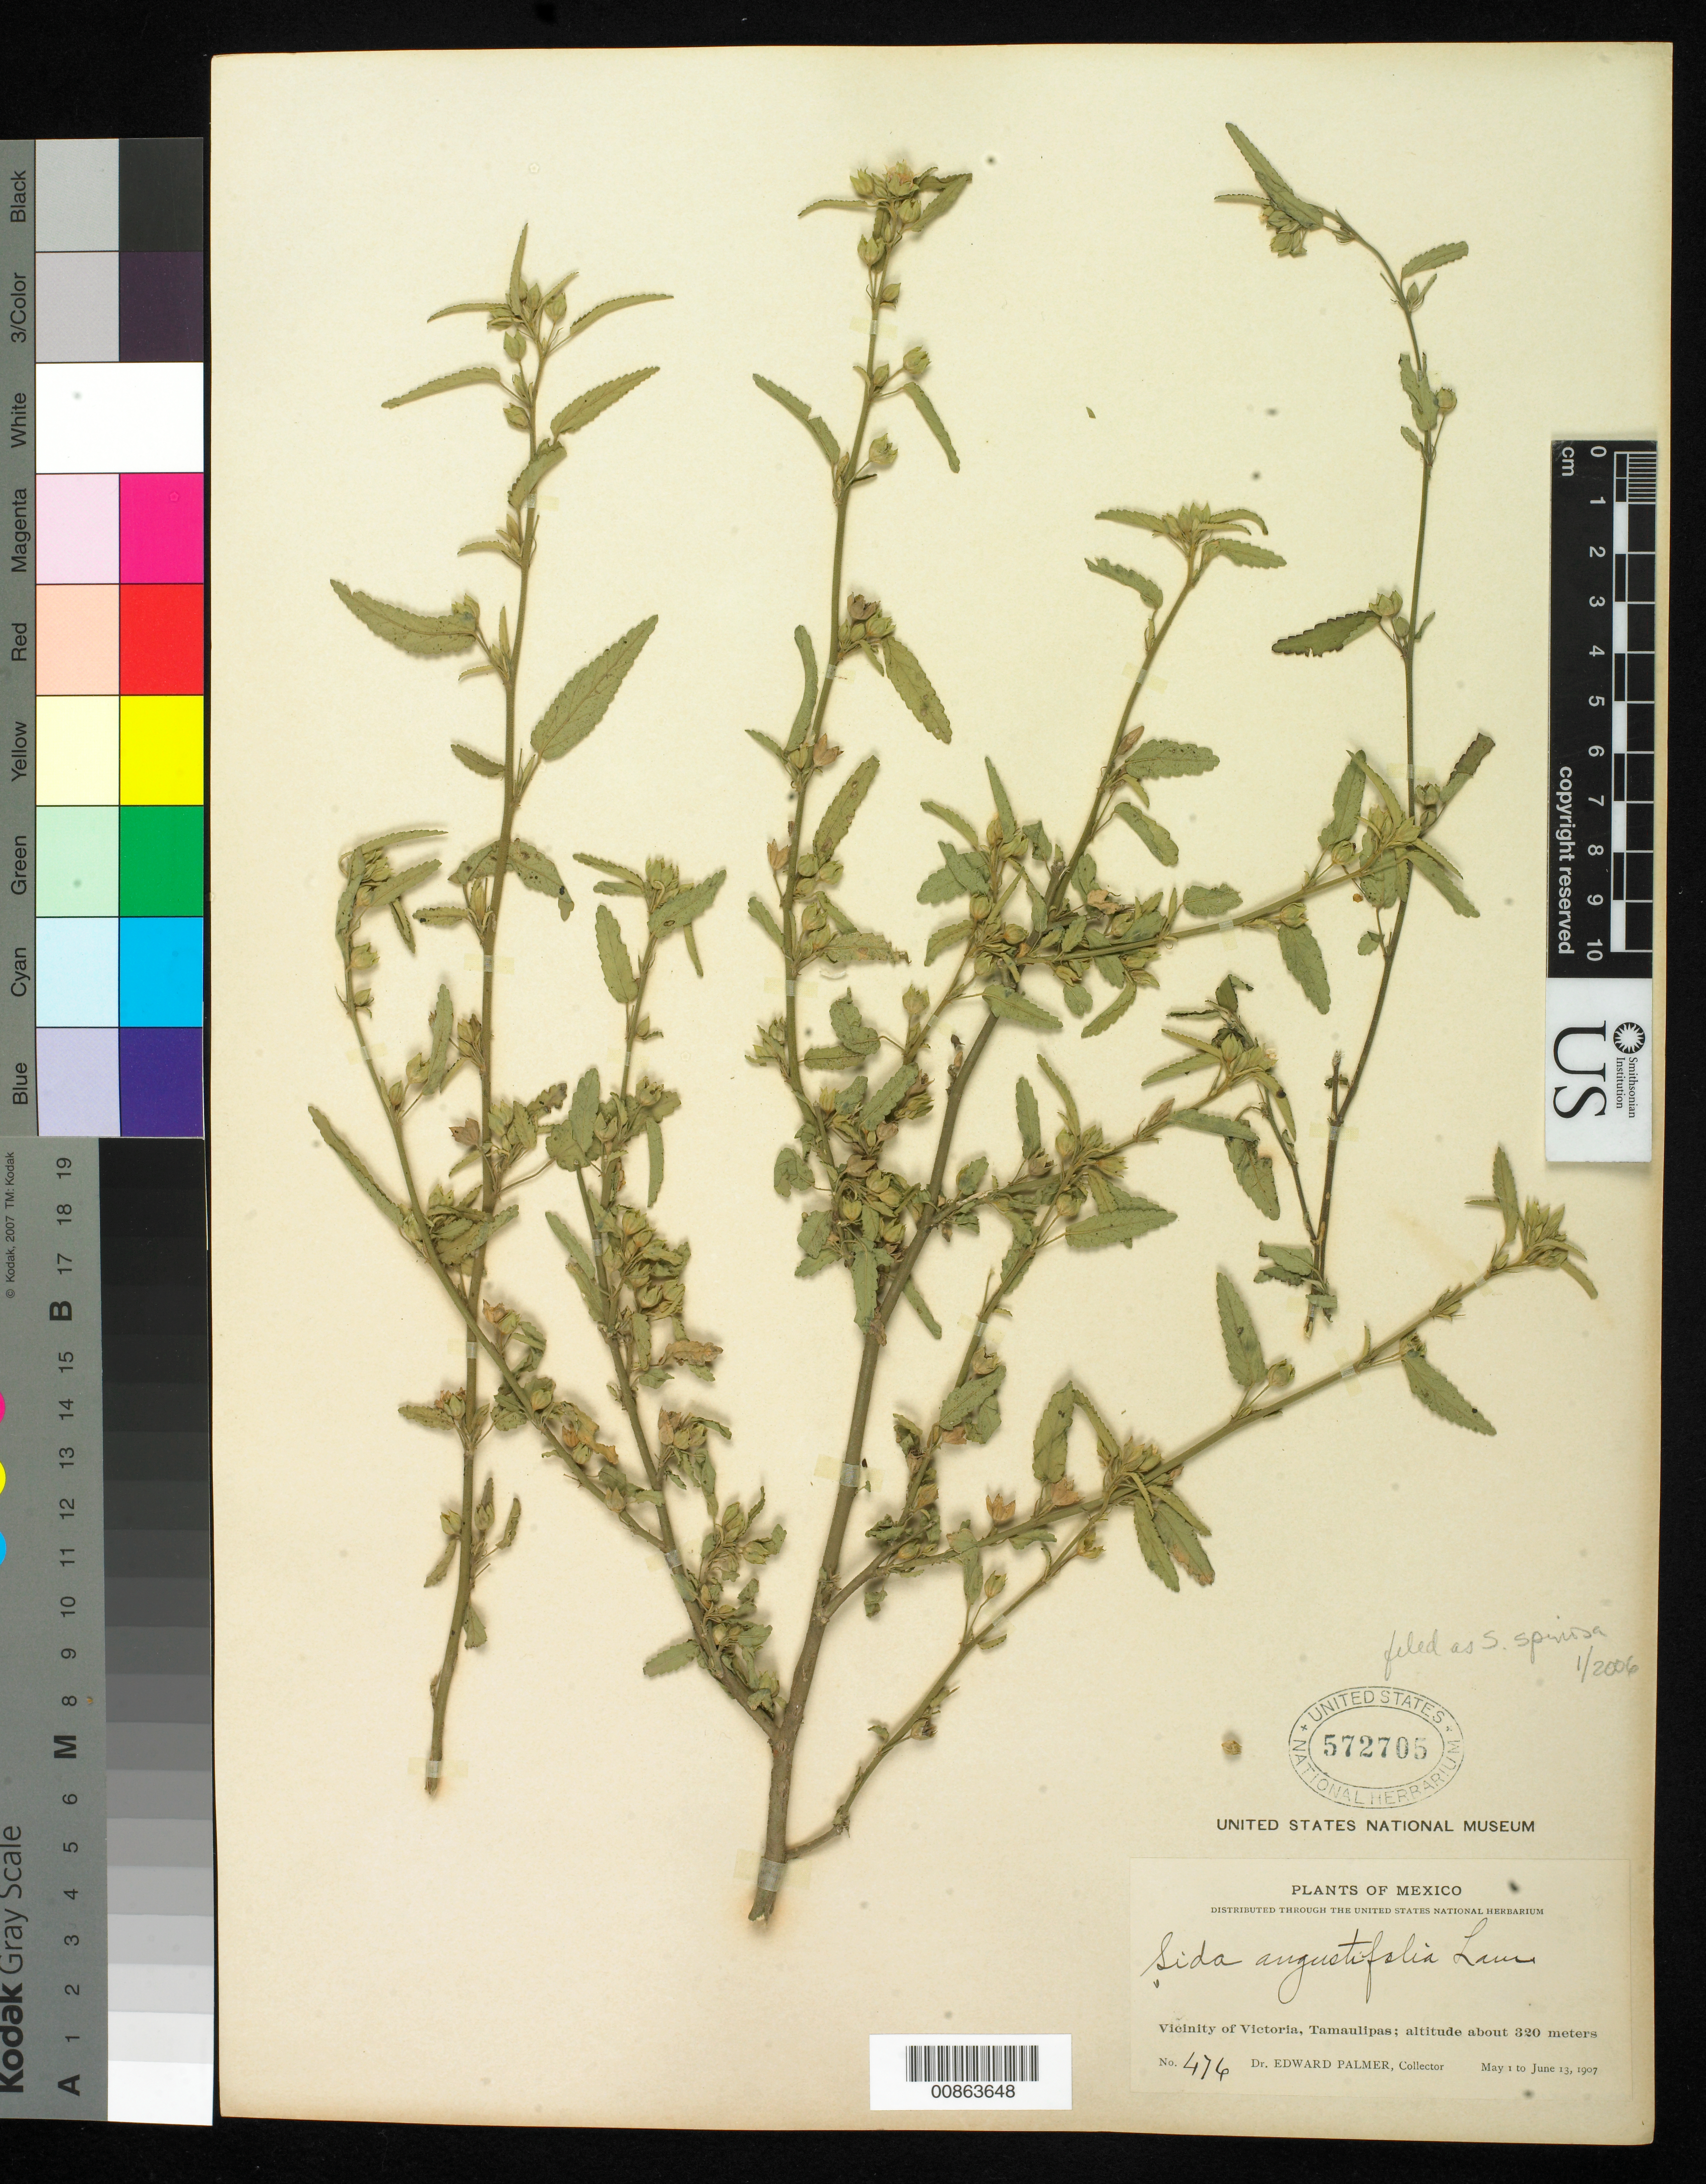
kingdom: Plantae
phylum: Tracheophyta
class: Magnoliopsida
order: Malvales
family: Malvaceae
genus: Sida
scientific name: Sida spinosa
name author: L.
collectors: E. Palmer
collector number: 476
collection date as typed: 01 May 1907 to 13 Jun 1907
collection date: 1907-05-01/1907-06-13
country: Mexico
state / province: Tamaulipas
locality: Vicinity of Victoria.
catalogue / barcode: US 572705